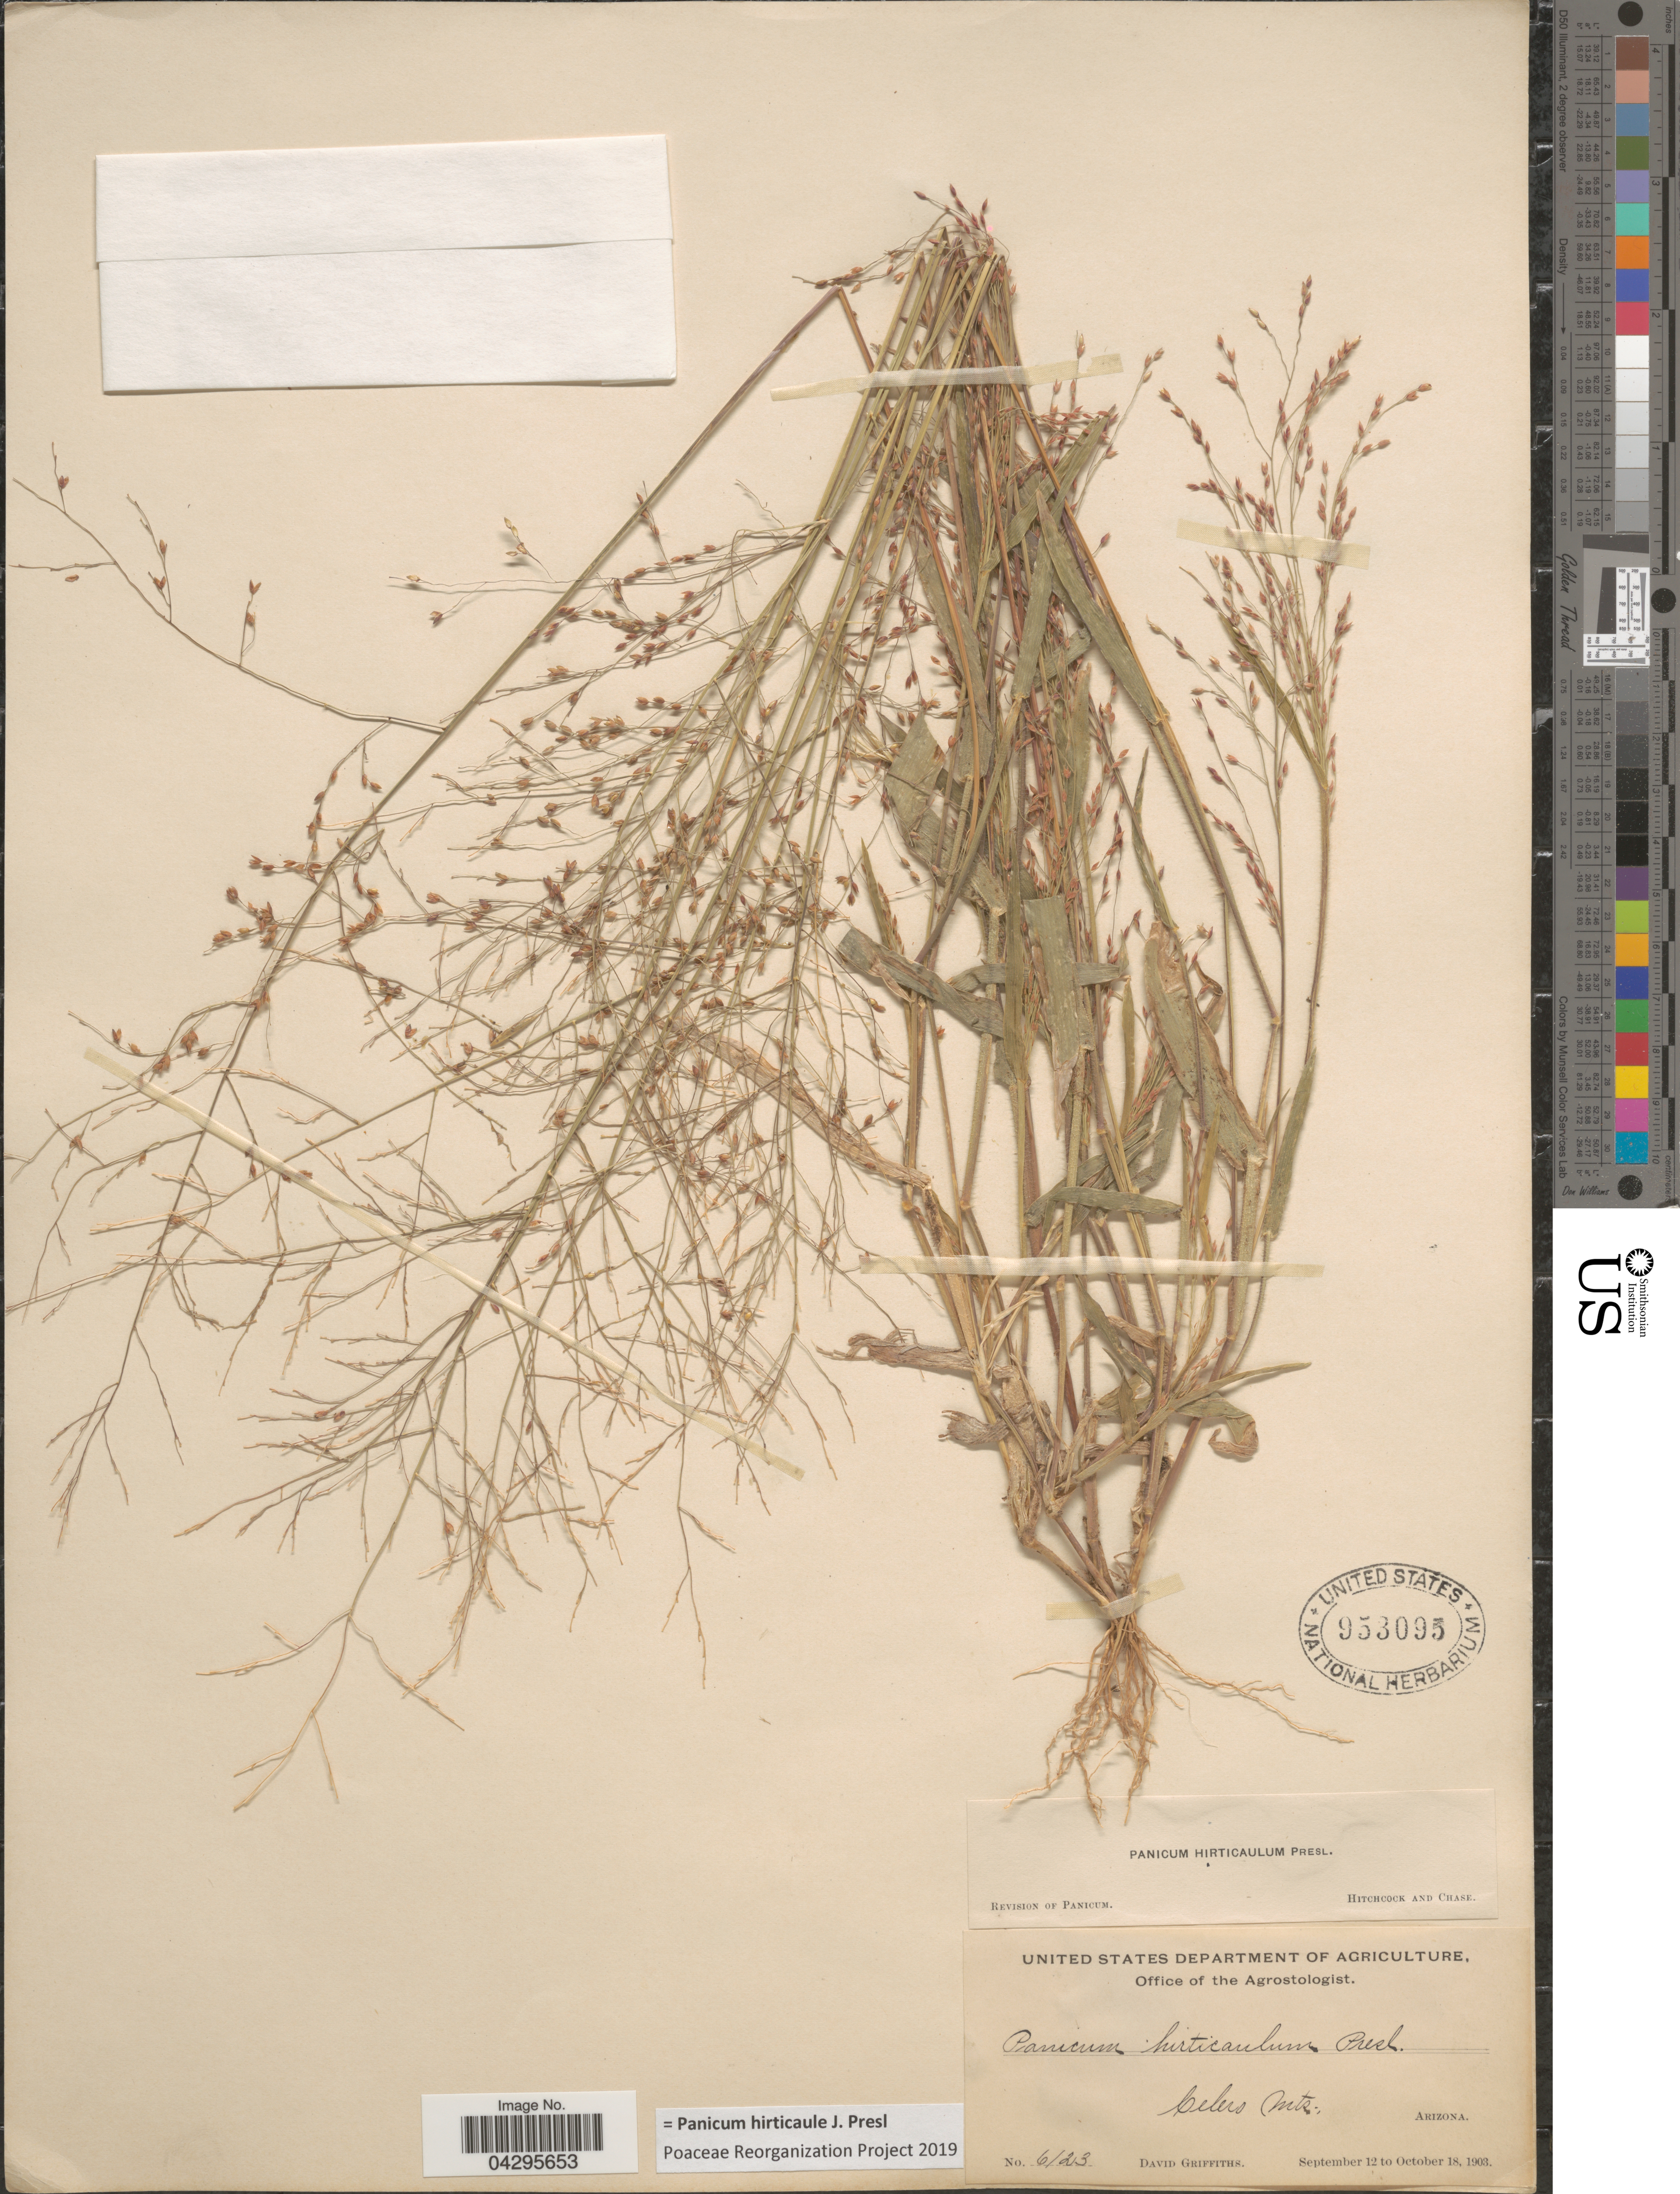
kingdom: Plantae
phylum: Tracheophyta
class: Liliopsida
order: Poales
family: Poaceae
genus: Panicum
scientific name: Panicum hirticaule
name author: J. Presl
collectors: D. Griffiths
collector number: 6123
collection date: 1903-09-12/1903-10-18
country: United States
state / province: Arizona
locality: Salero Mts.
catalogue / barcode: US 953095